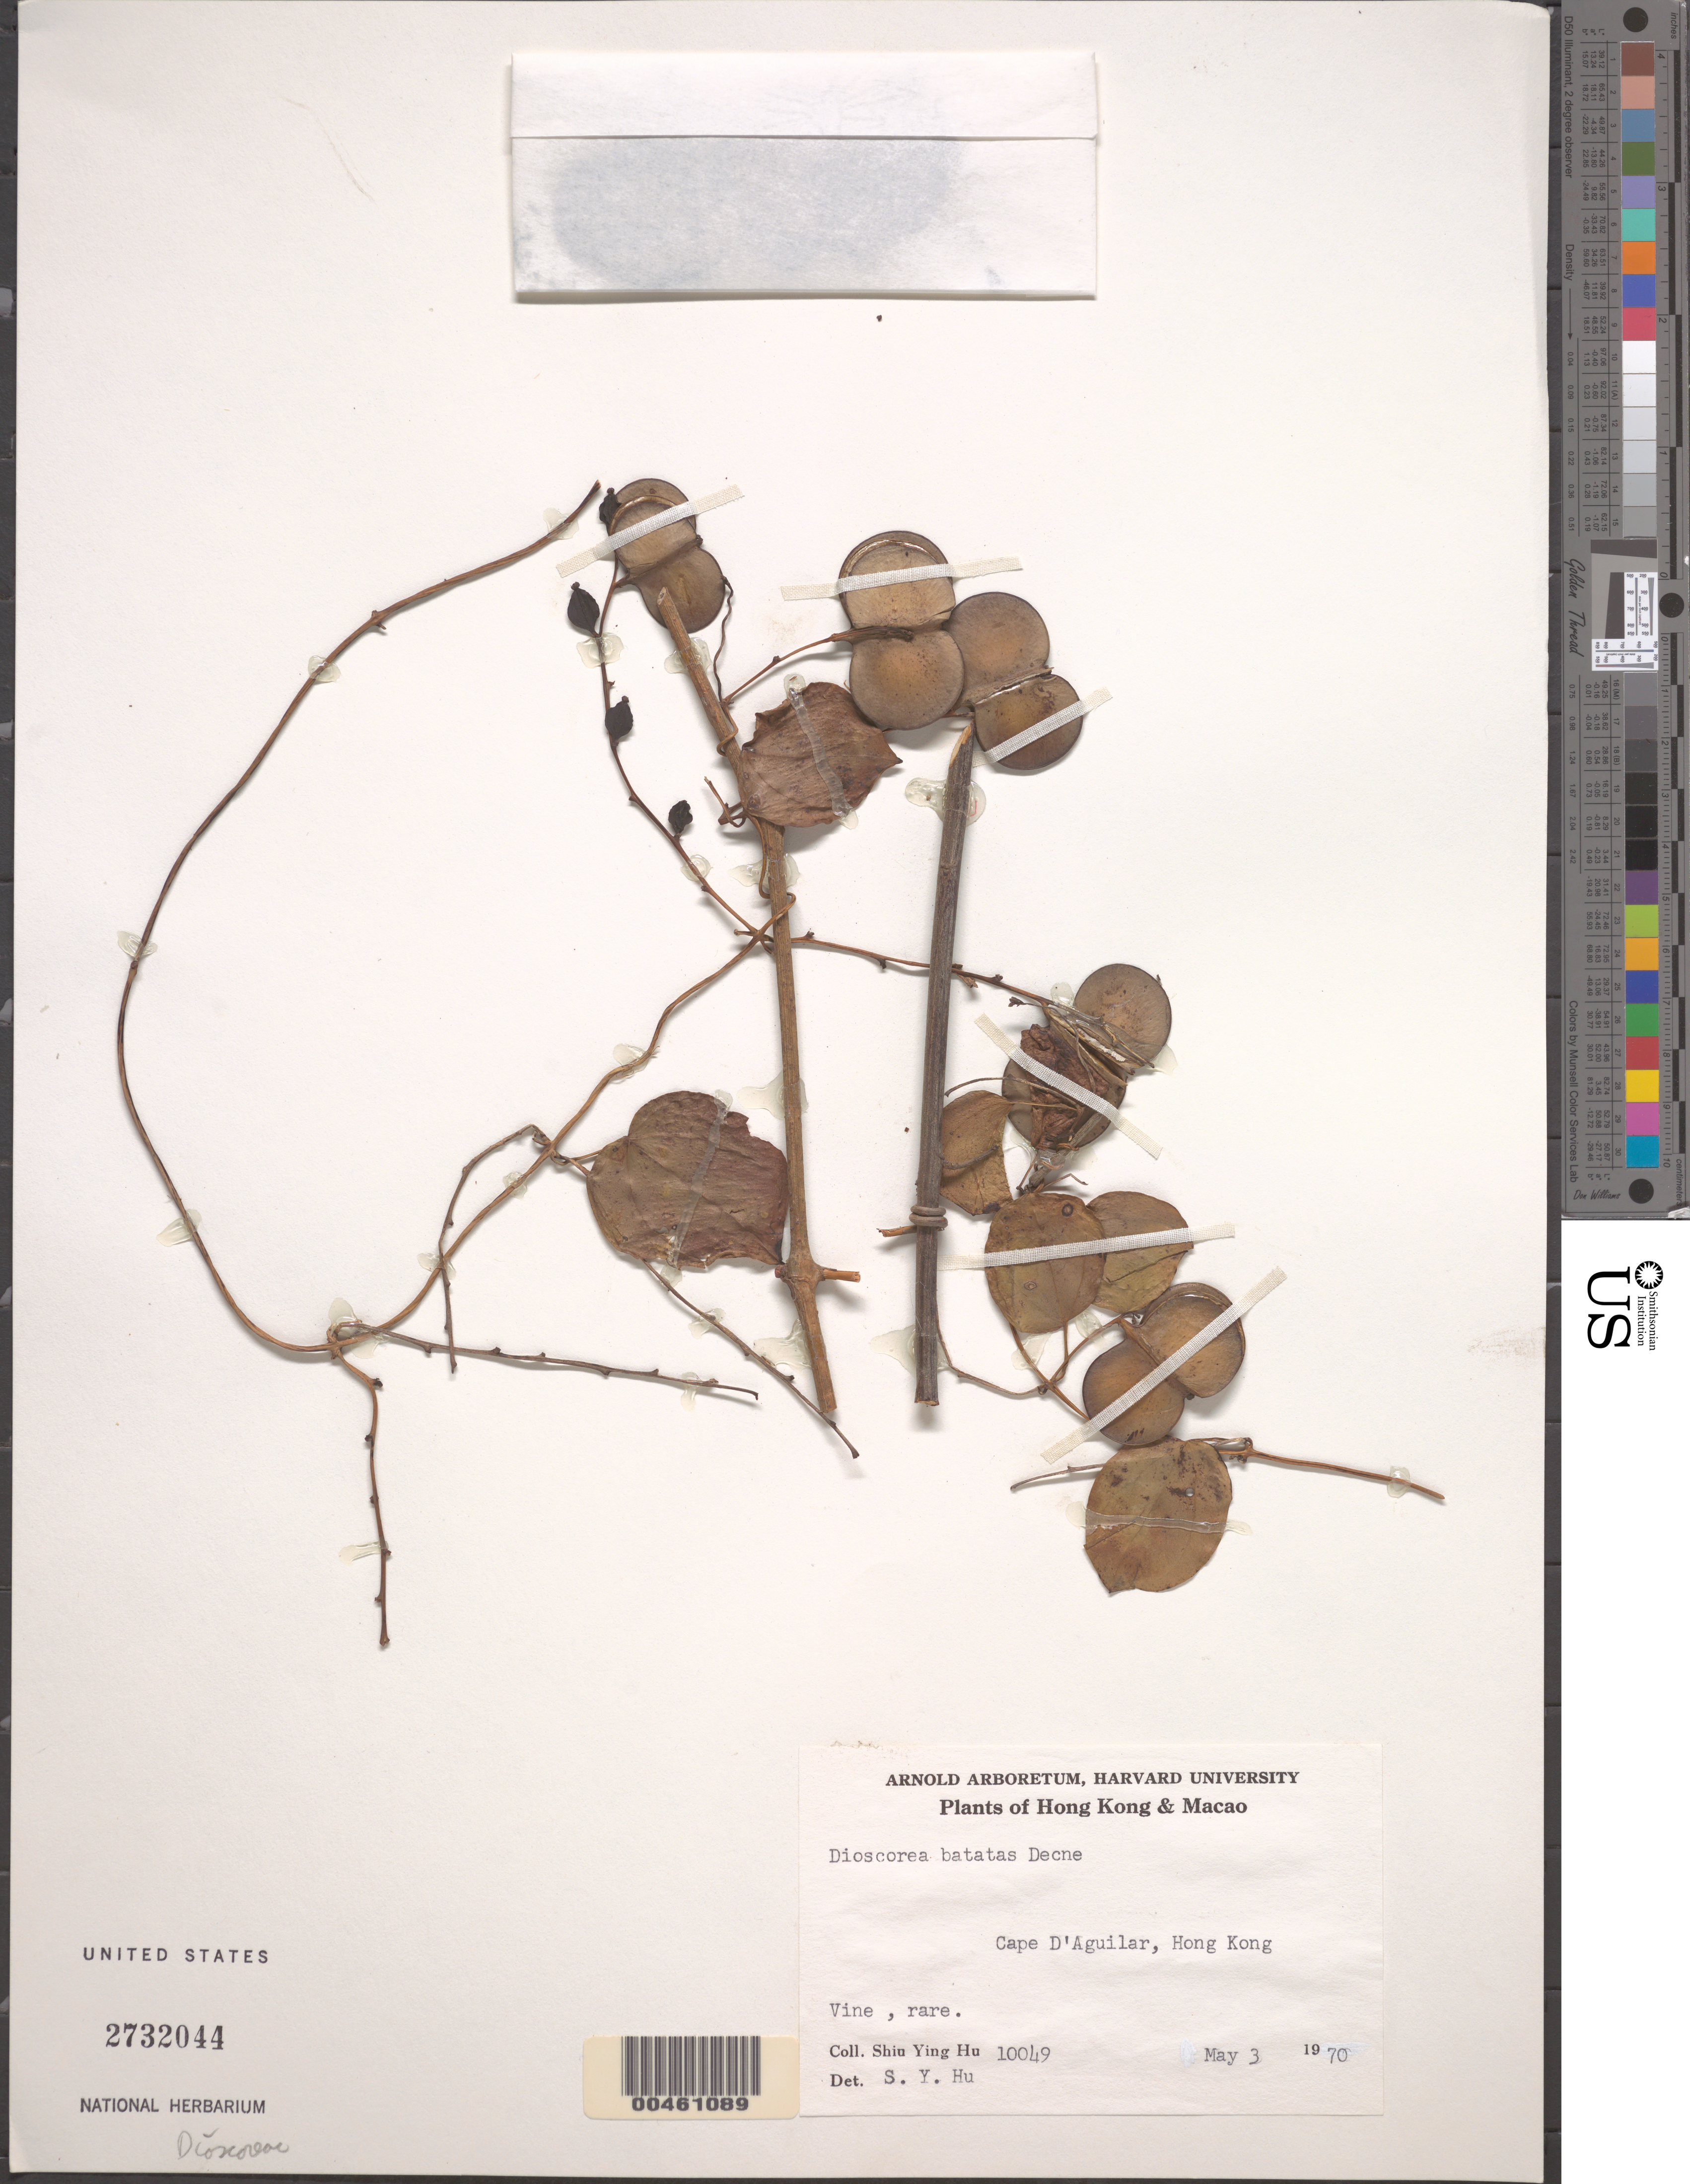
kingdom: Plantae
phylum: Tracheophyta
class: Liliopsida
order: Dioscoreales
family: Dioscoreaceae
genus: Dioscorea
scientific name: Dioscorea batatas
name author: Decne.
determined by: Hu, S. Y.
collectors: S. Y. Hu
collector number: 10049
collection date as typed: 03 May 1970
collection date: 1970-05-03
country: China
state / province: Hong Kong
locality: Cape D'Aguilar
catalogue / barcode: US 2732044